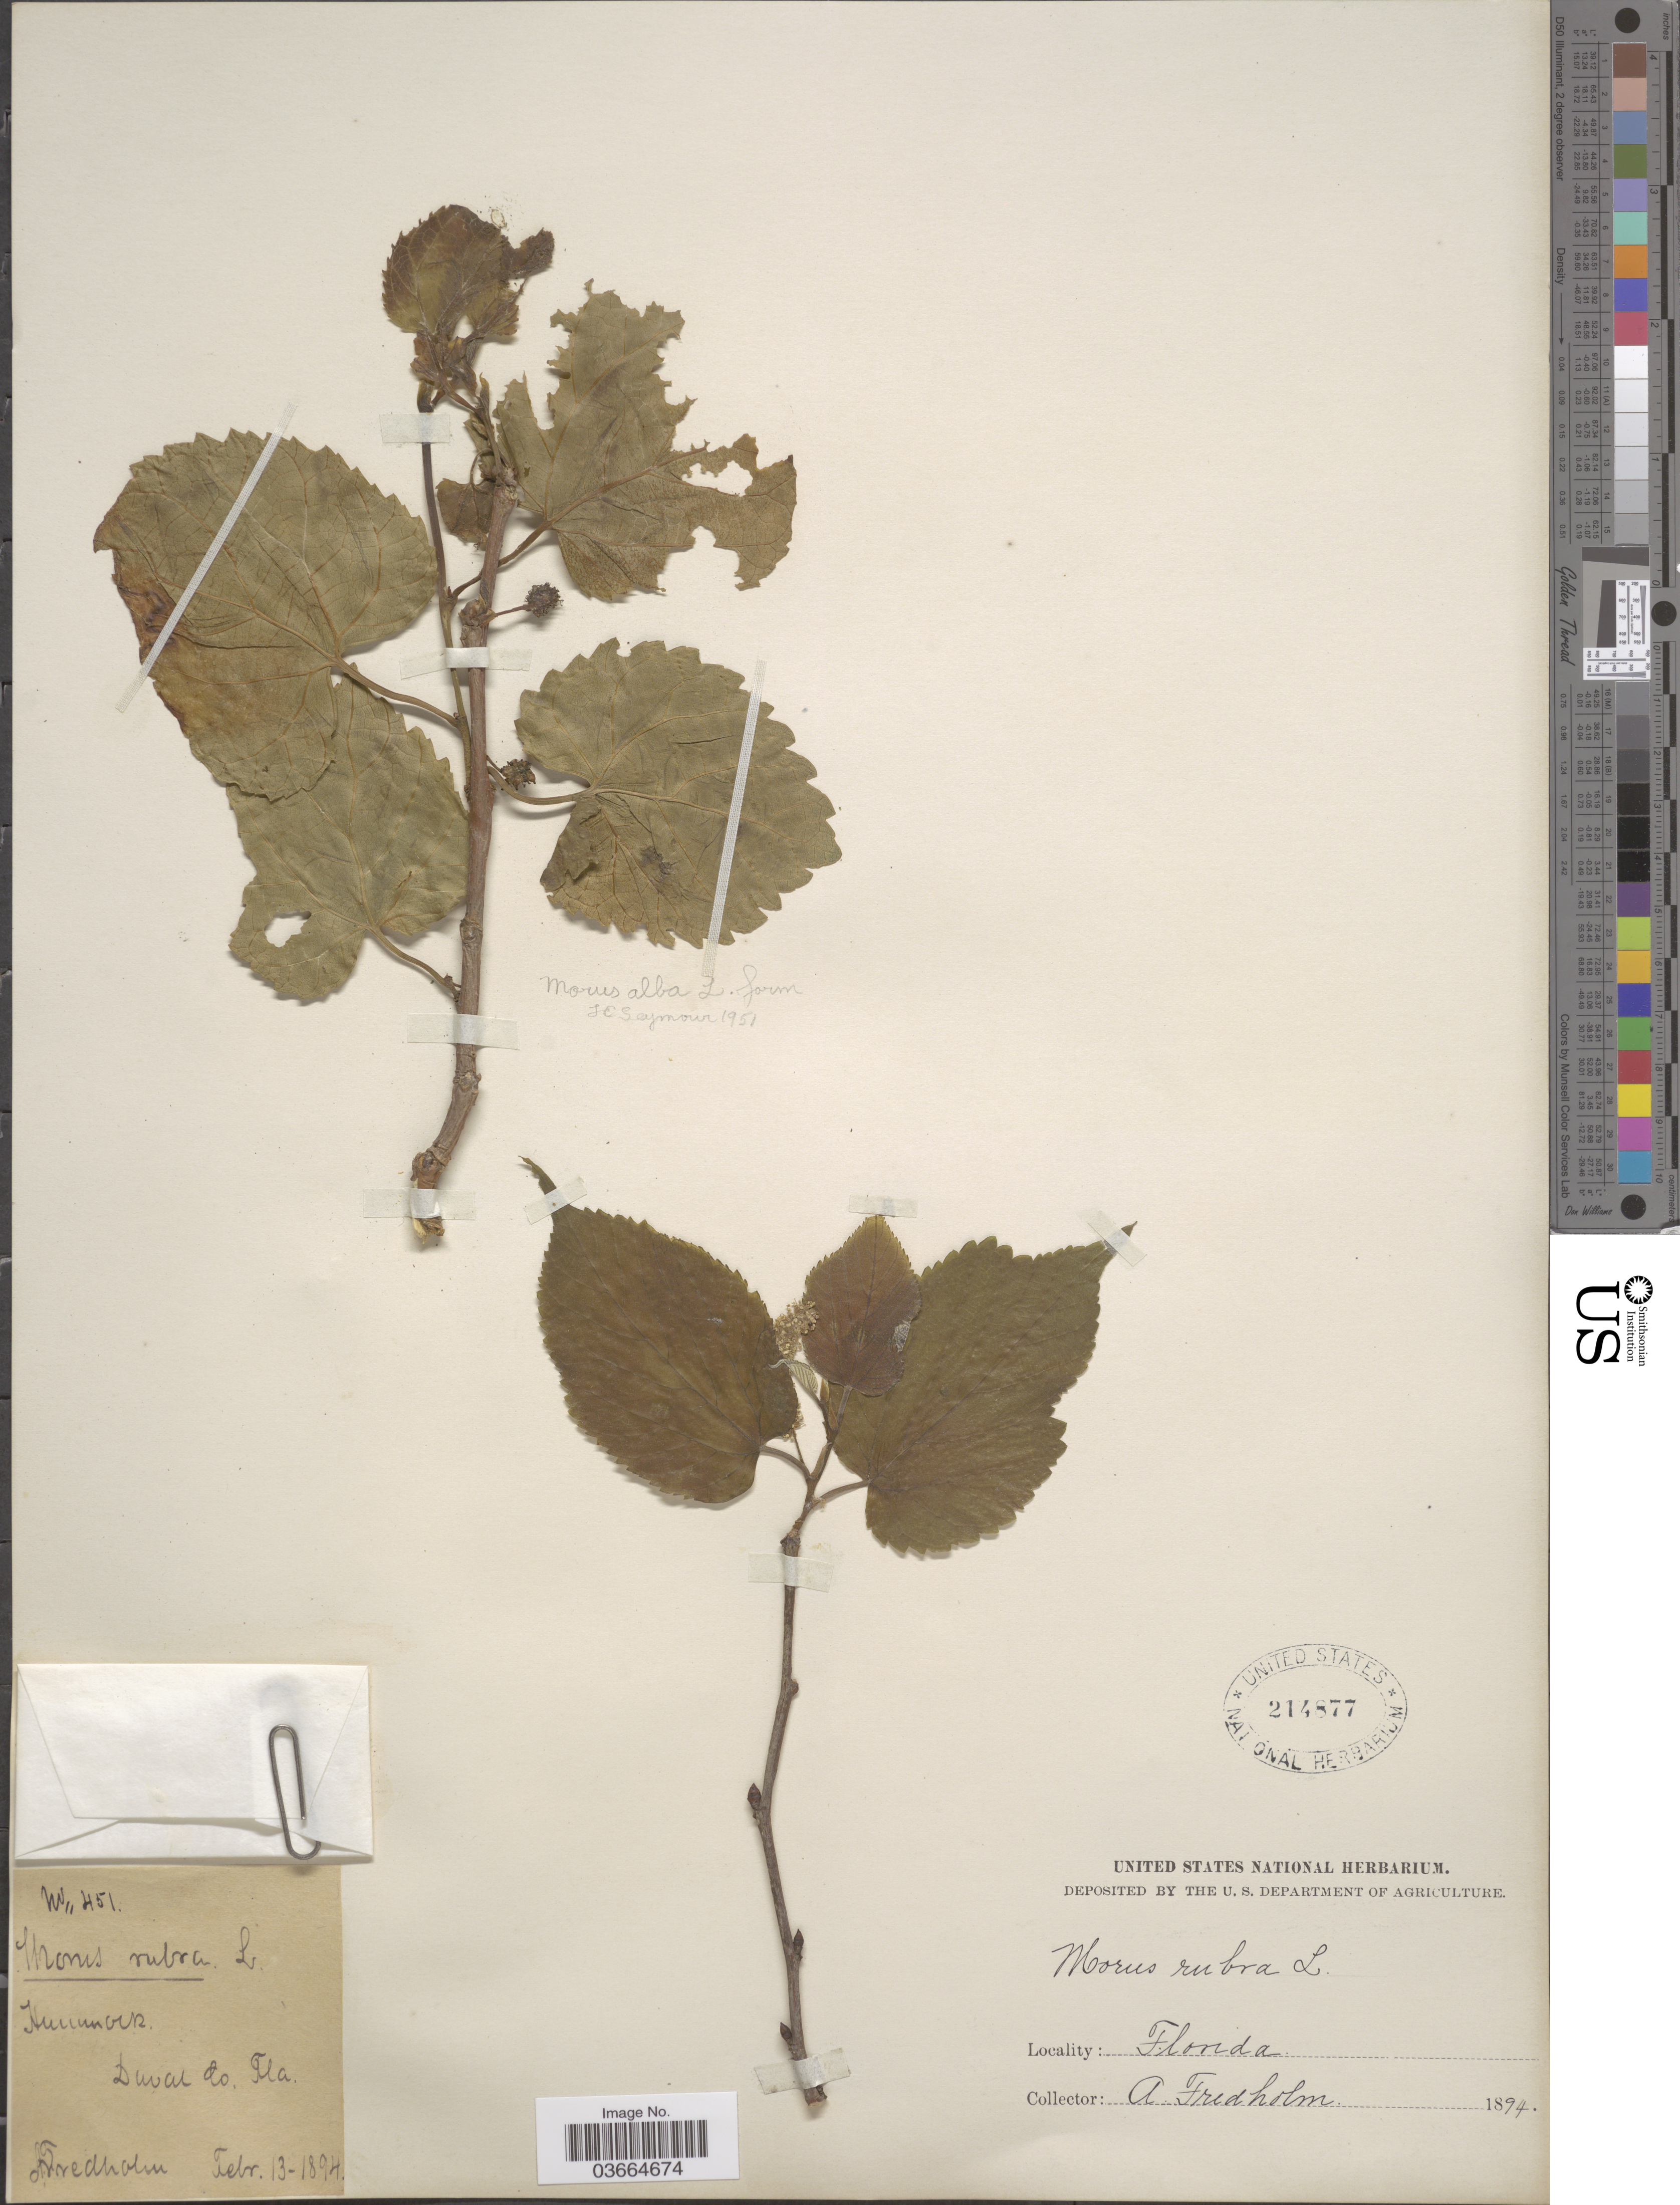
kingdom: Plantae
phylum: Tracheophyta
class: Magnoliopsida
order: Rosales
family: Moraceae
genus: Morus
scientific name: Morus rubra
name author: L.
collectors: A. Fredholm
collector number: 451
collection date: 1894-02-13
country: United States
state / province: Florida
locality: Duval Co.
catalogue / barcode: US 214877